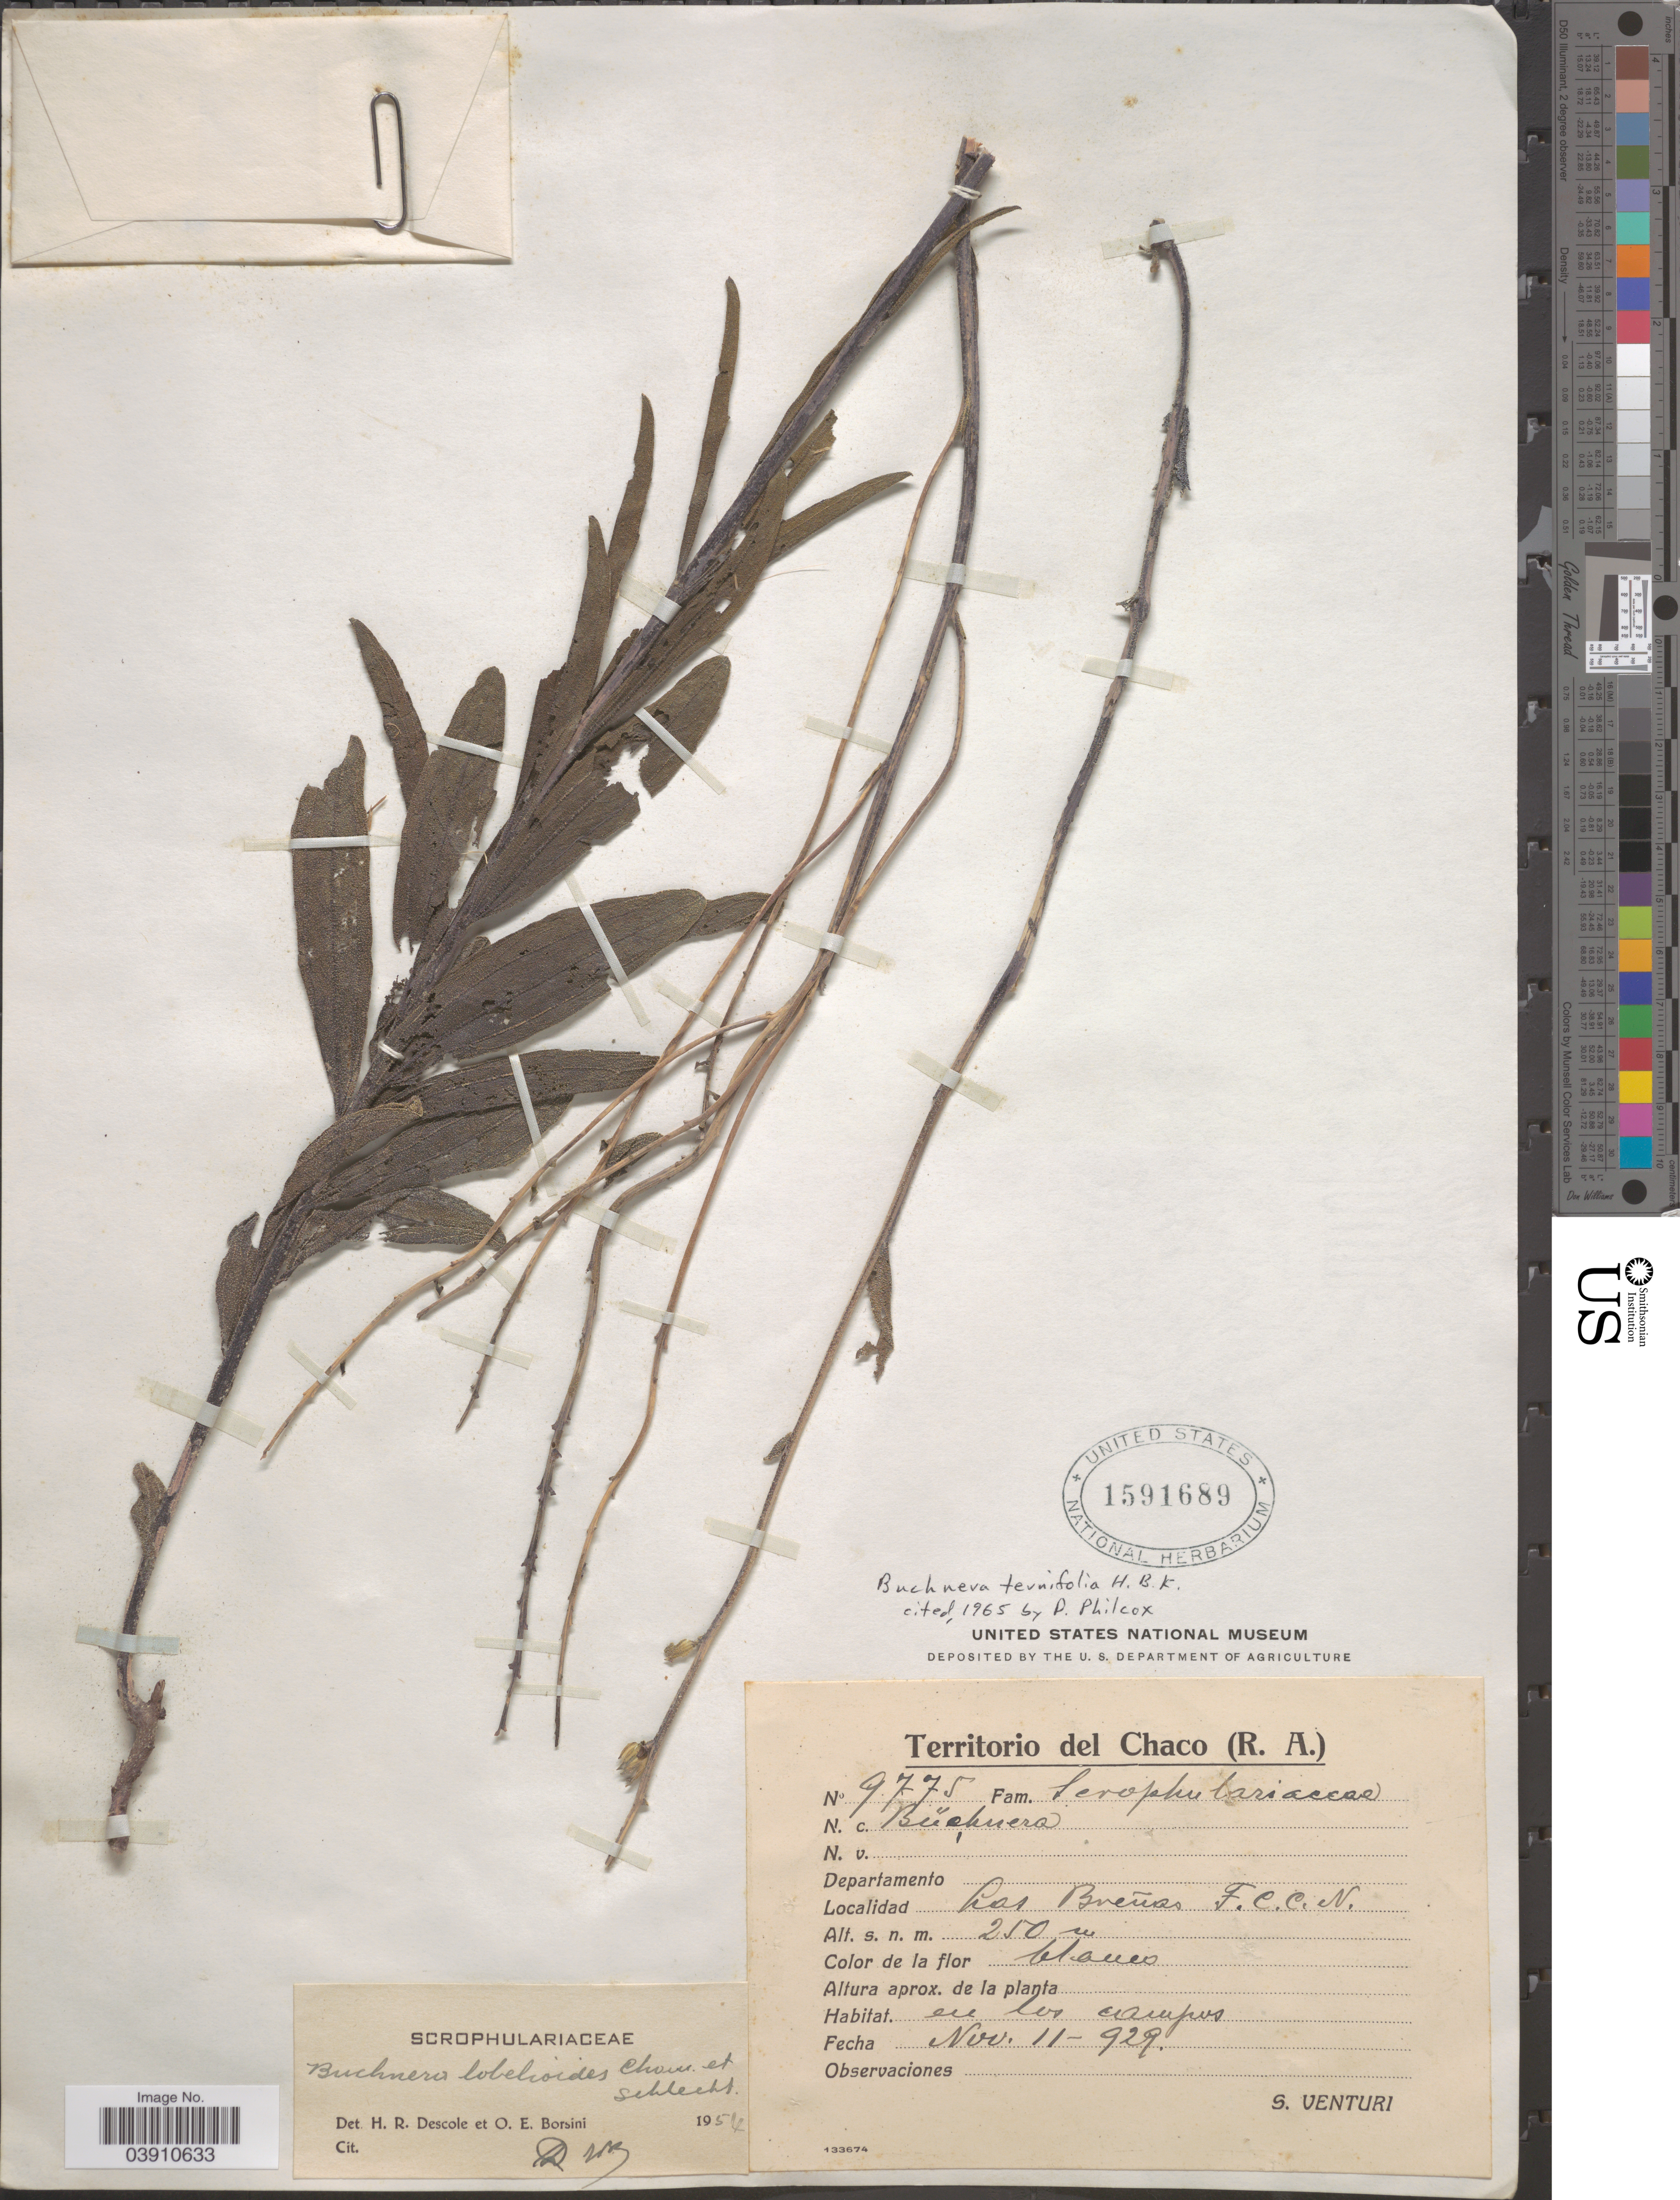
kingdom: Plantae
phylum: Tracheophyta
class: Magnoliopsida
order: Lamiales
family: Orobanchaceae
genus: Buchnera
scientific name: Buchnera ternifolia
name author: Kunth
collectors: S. Venturi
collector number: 9775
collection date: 1929-11-11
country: Argentina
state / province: Chaco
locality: Las Breñas F.C.C.N.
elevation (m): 250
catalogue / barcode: US 1591689